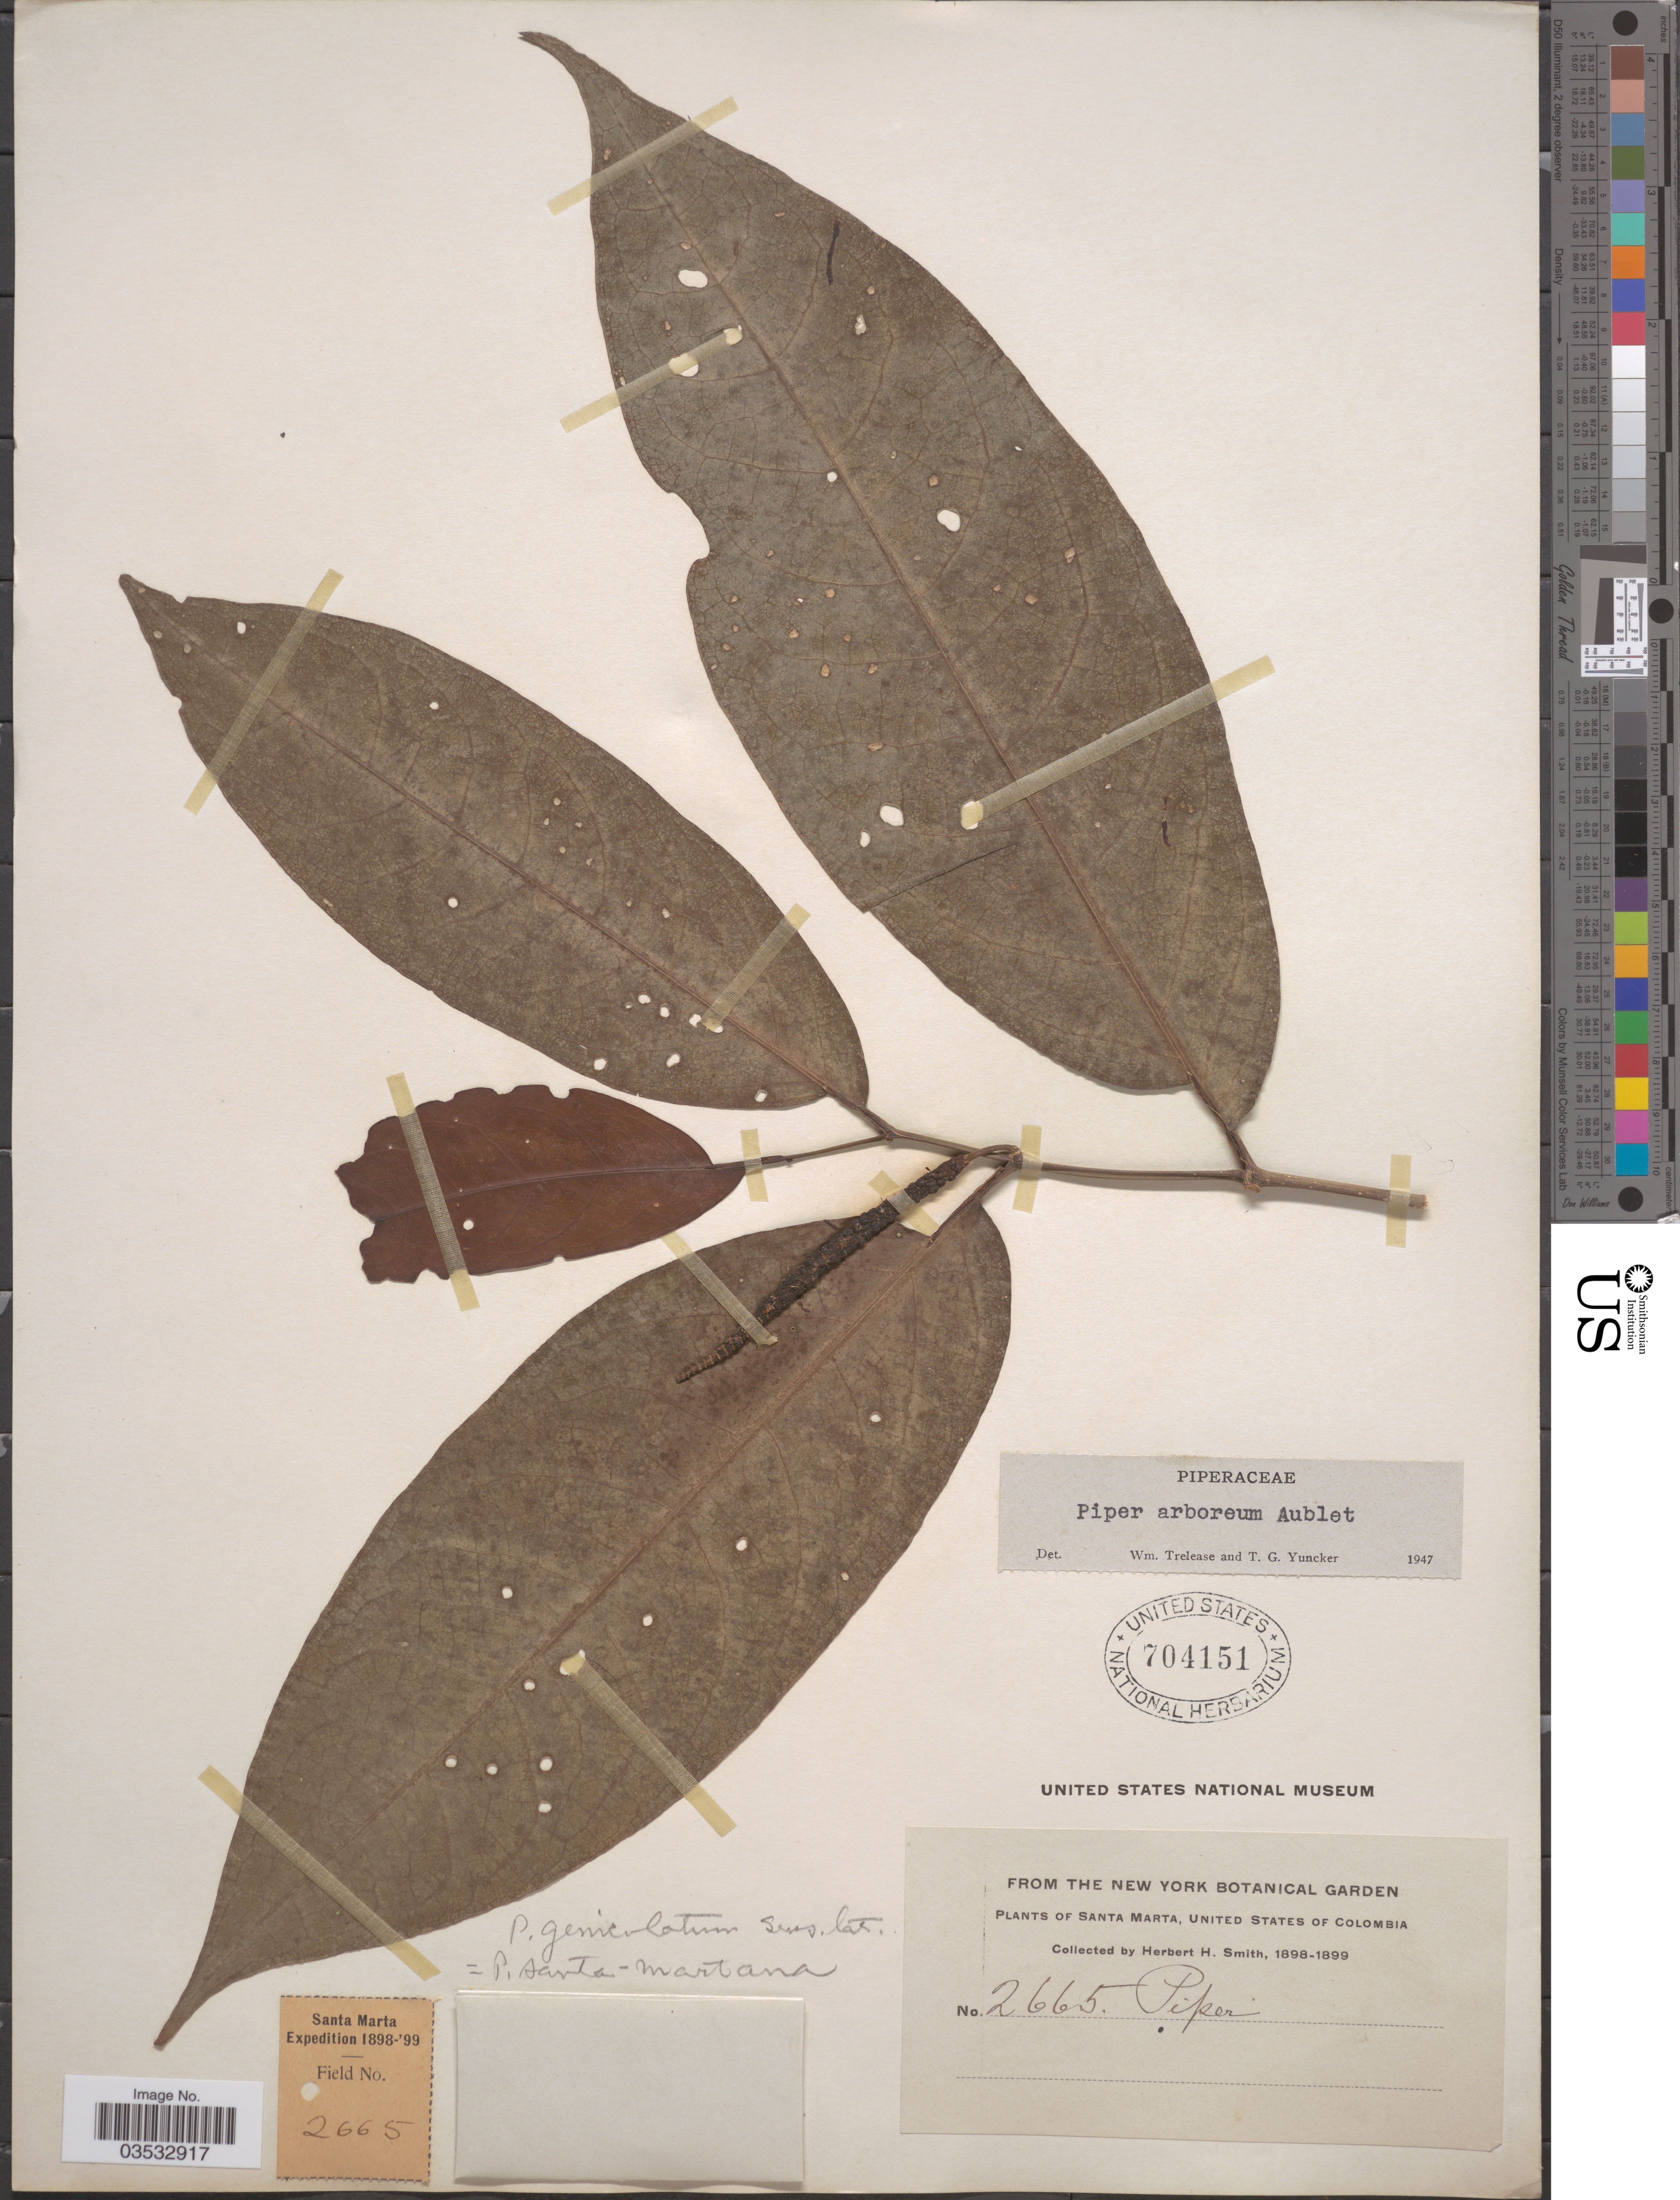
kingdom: Plantae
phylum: Tracheophyta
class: Magnoliopsida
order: Piperales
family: Piperaceae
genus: Piper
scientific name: Piper arboreum var. arboreum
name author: Aubl.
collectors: Herbert H. Smith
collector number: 2665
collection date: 1898/1899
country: Colombia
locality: United States of Colombia. Santa Marta.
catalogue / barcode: US 704151